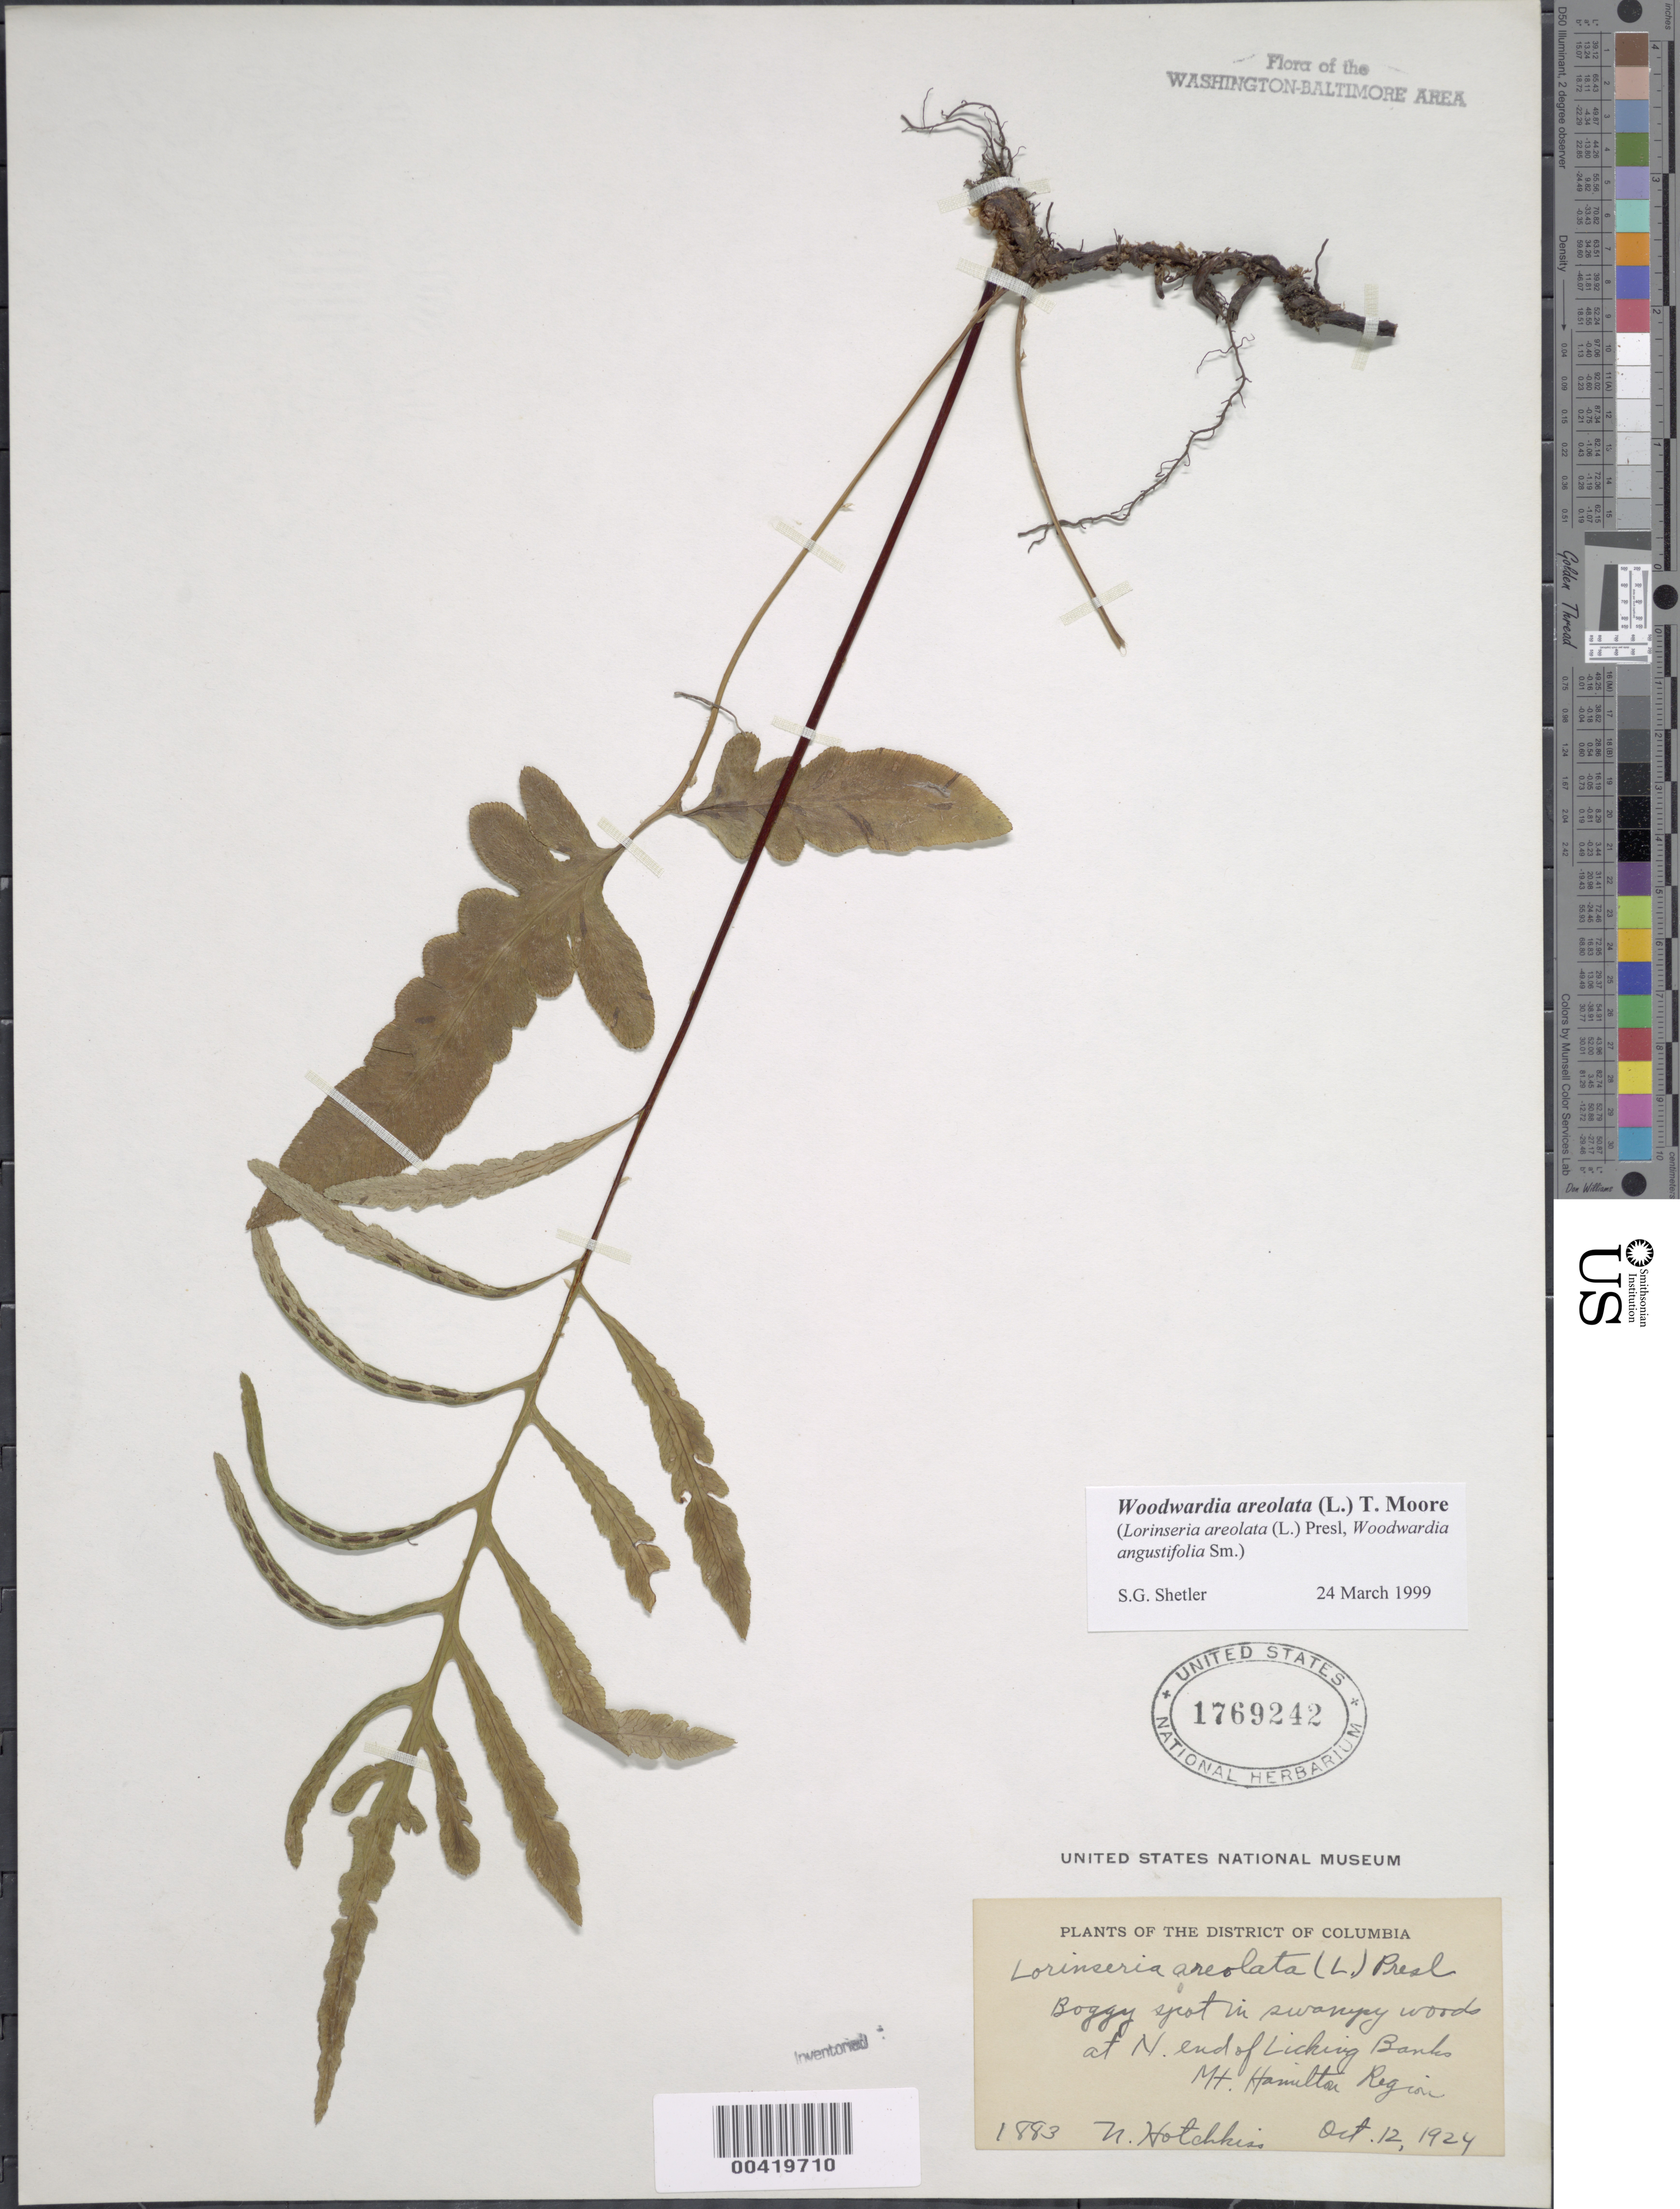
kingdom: Plantae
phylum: Tracheophyta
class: Polypodiopsida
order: Polypodiales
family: Blechnaceae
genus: Woodwardia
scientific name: Woodwardia areolata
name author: (L.) T. Moore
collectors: N. Hotchkiss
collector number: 1883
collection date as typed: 12 Oct 1924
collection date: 1924-10-12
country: United States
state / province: District of Columbia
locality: North end of Licking Banks, Mount Hamilton region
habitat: Boggy spot in swampy woods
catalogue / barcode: US 1769242